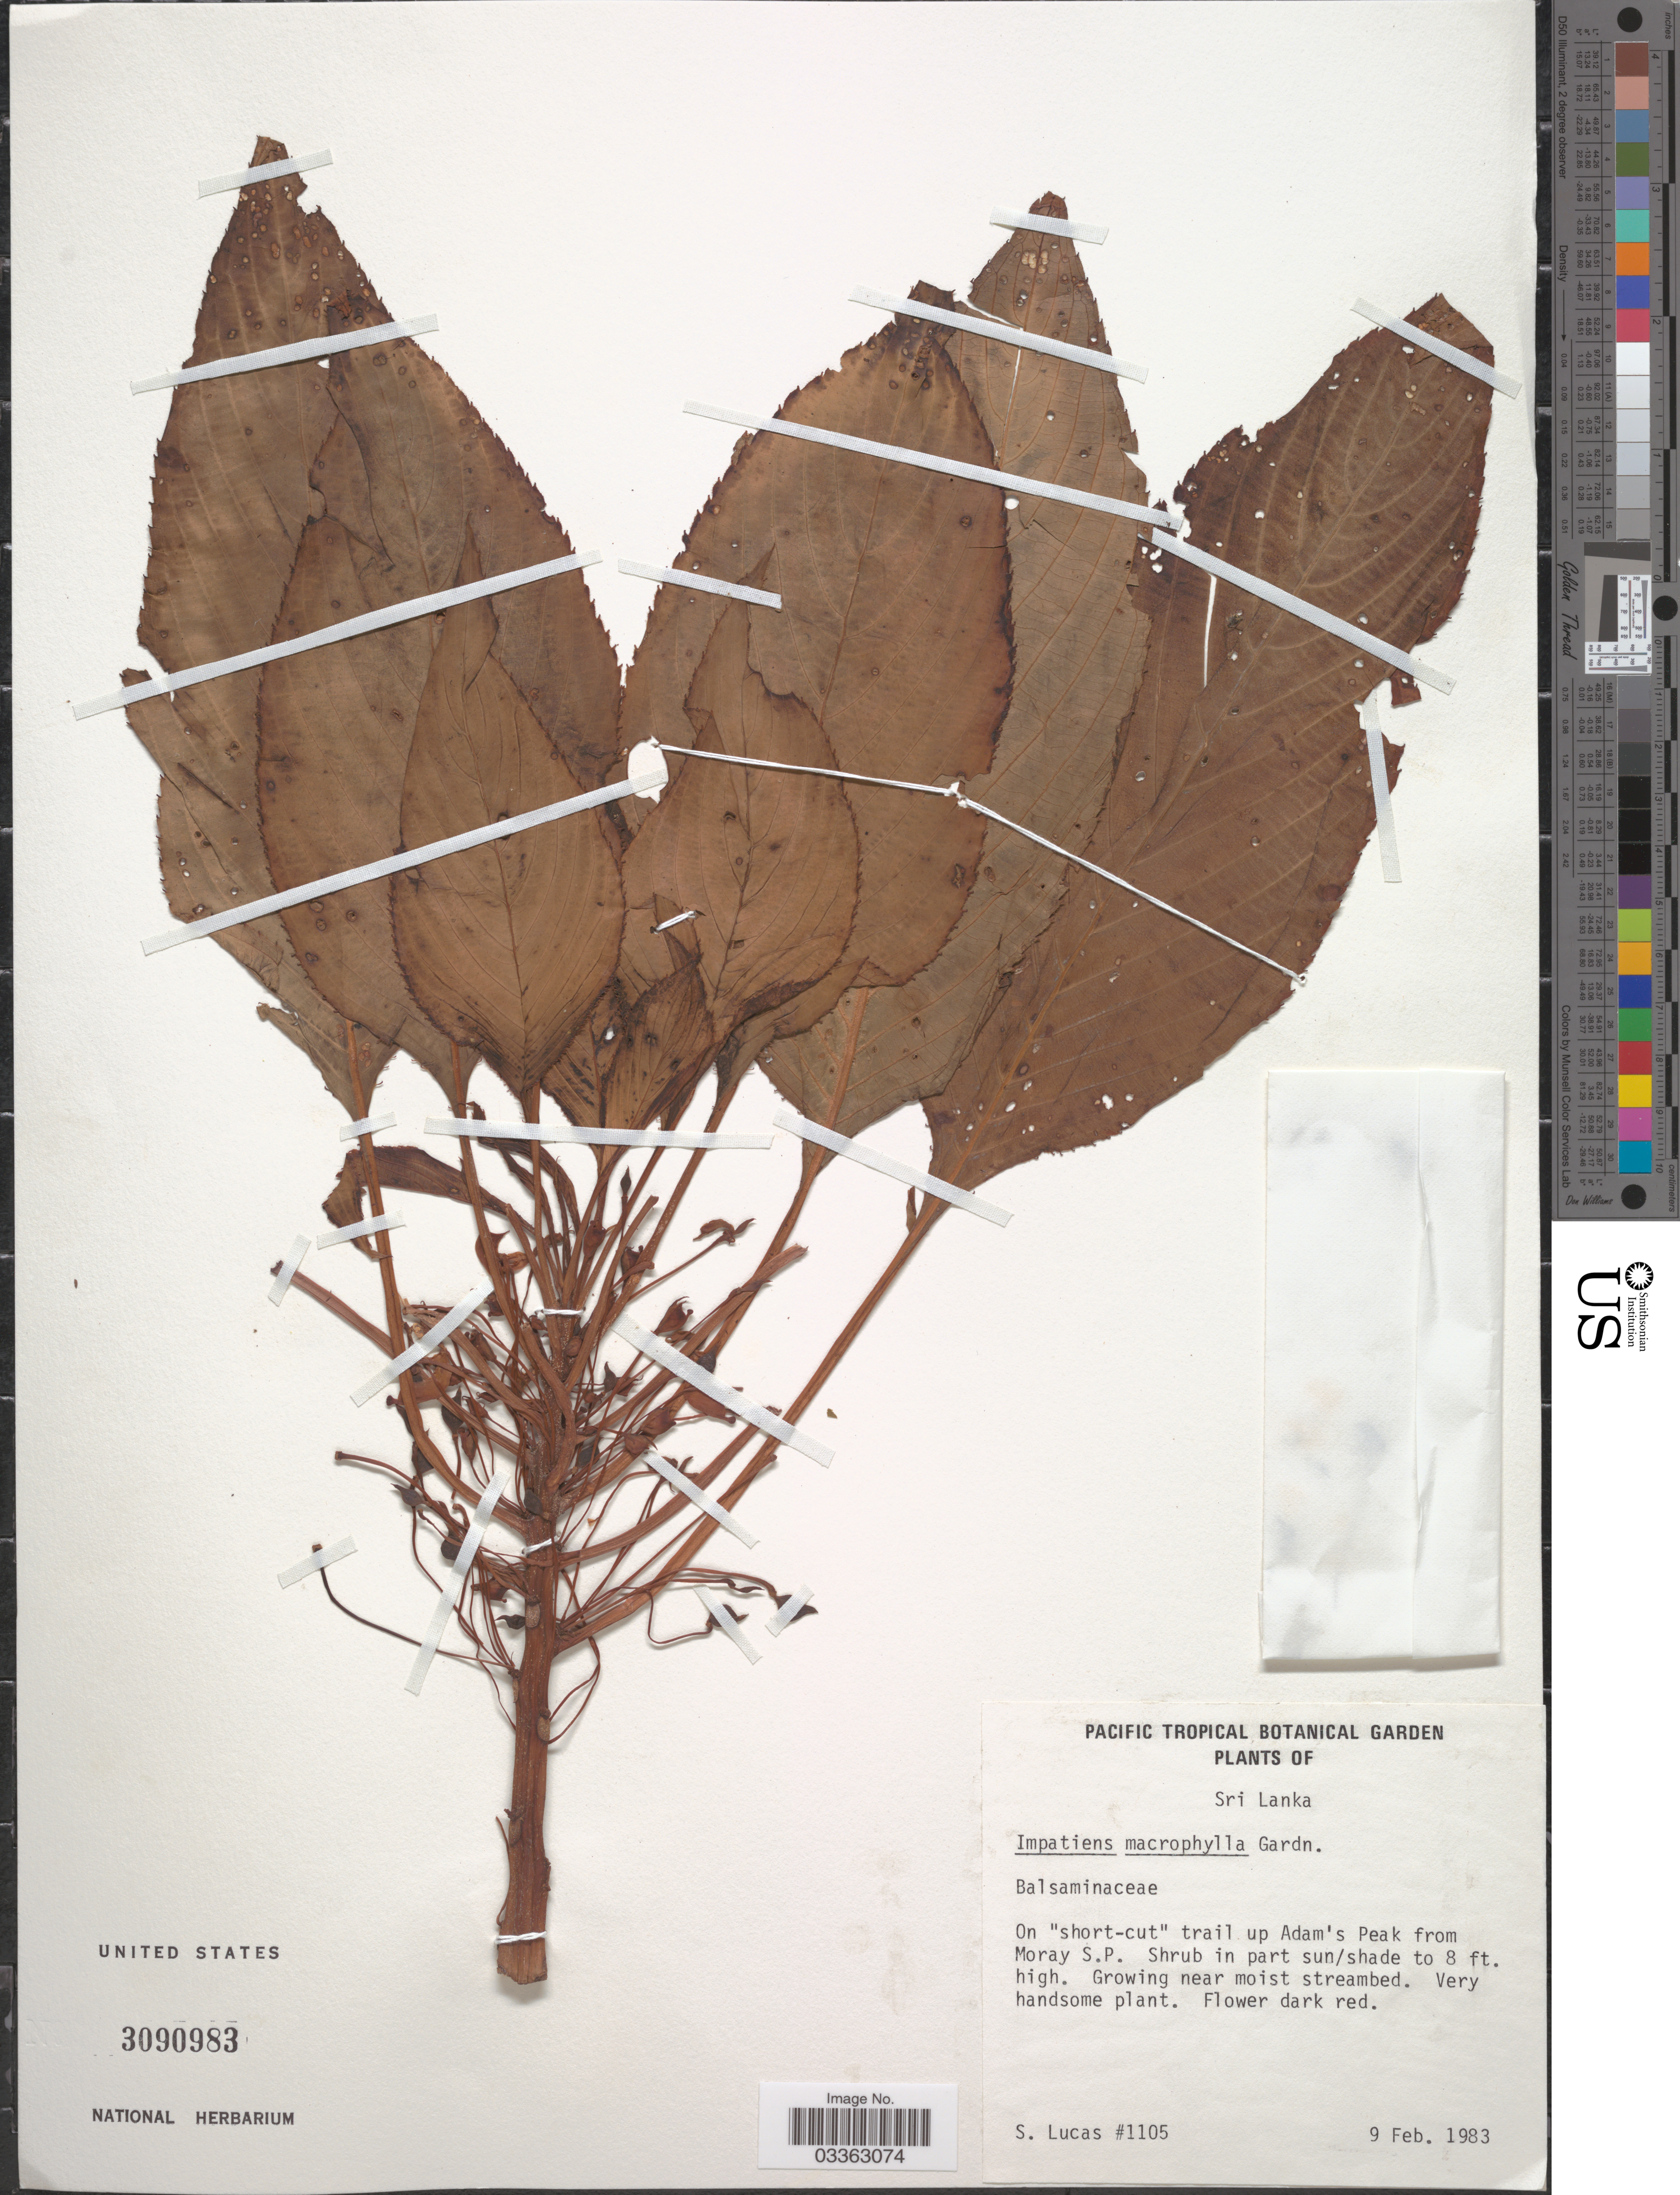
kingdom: Plantae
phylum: Tracheophyta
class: Magnoliopsida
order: Ericales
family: Balsaminaceae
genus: Impatiens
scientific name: Impatiens macrophylla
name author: Gardner ex Hook.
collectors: S. Lucas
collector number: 1105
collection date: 1983-02-09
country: Sri Lanka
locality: On "short-cut" trail up Adam's Peak from Moray S.P.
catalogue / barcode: US 3090983